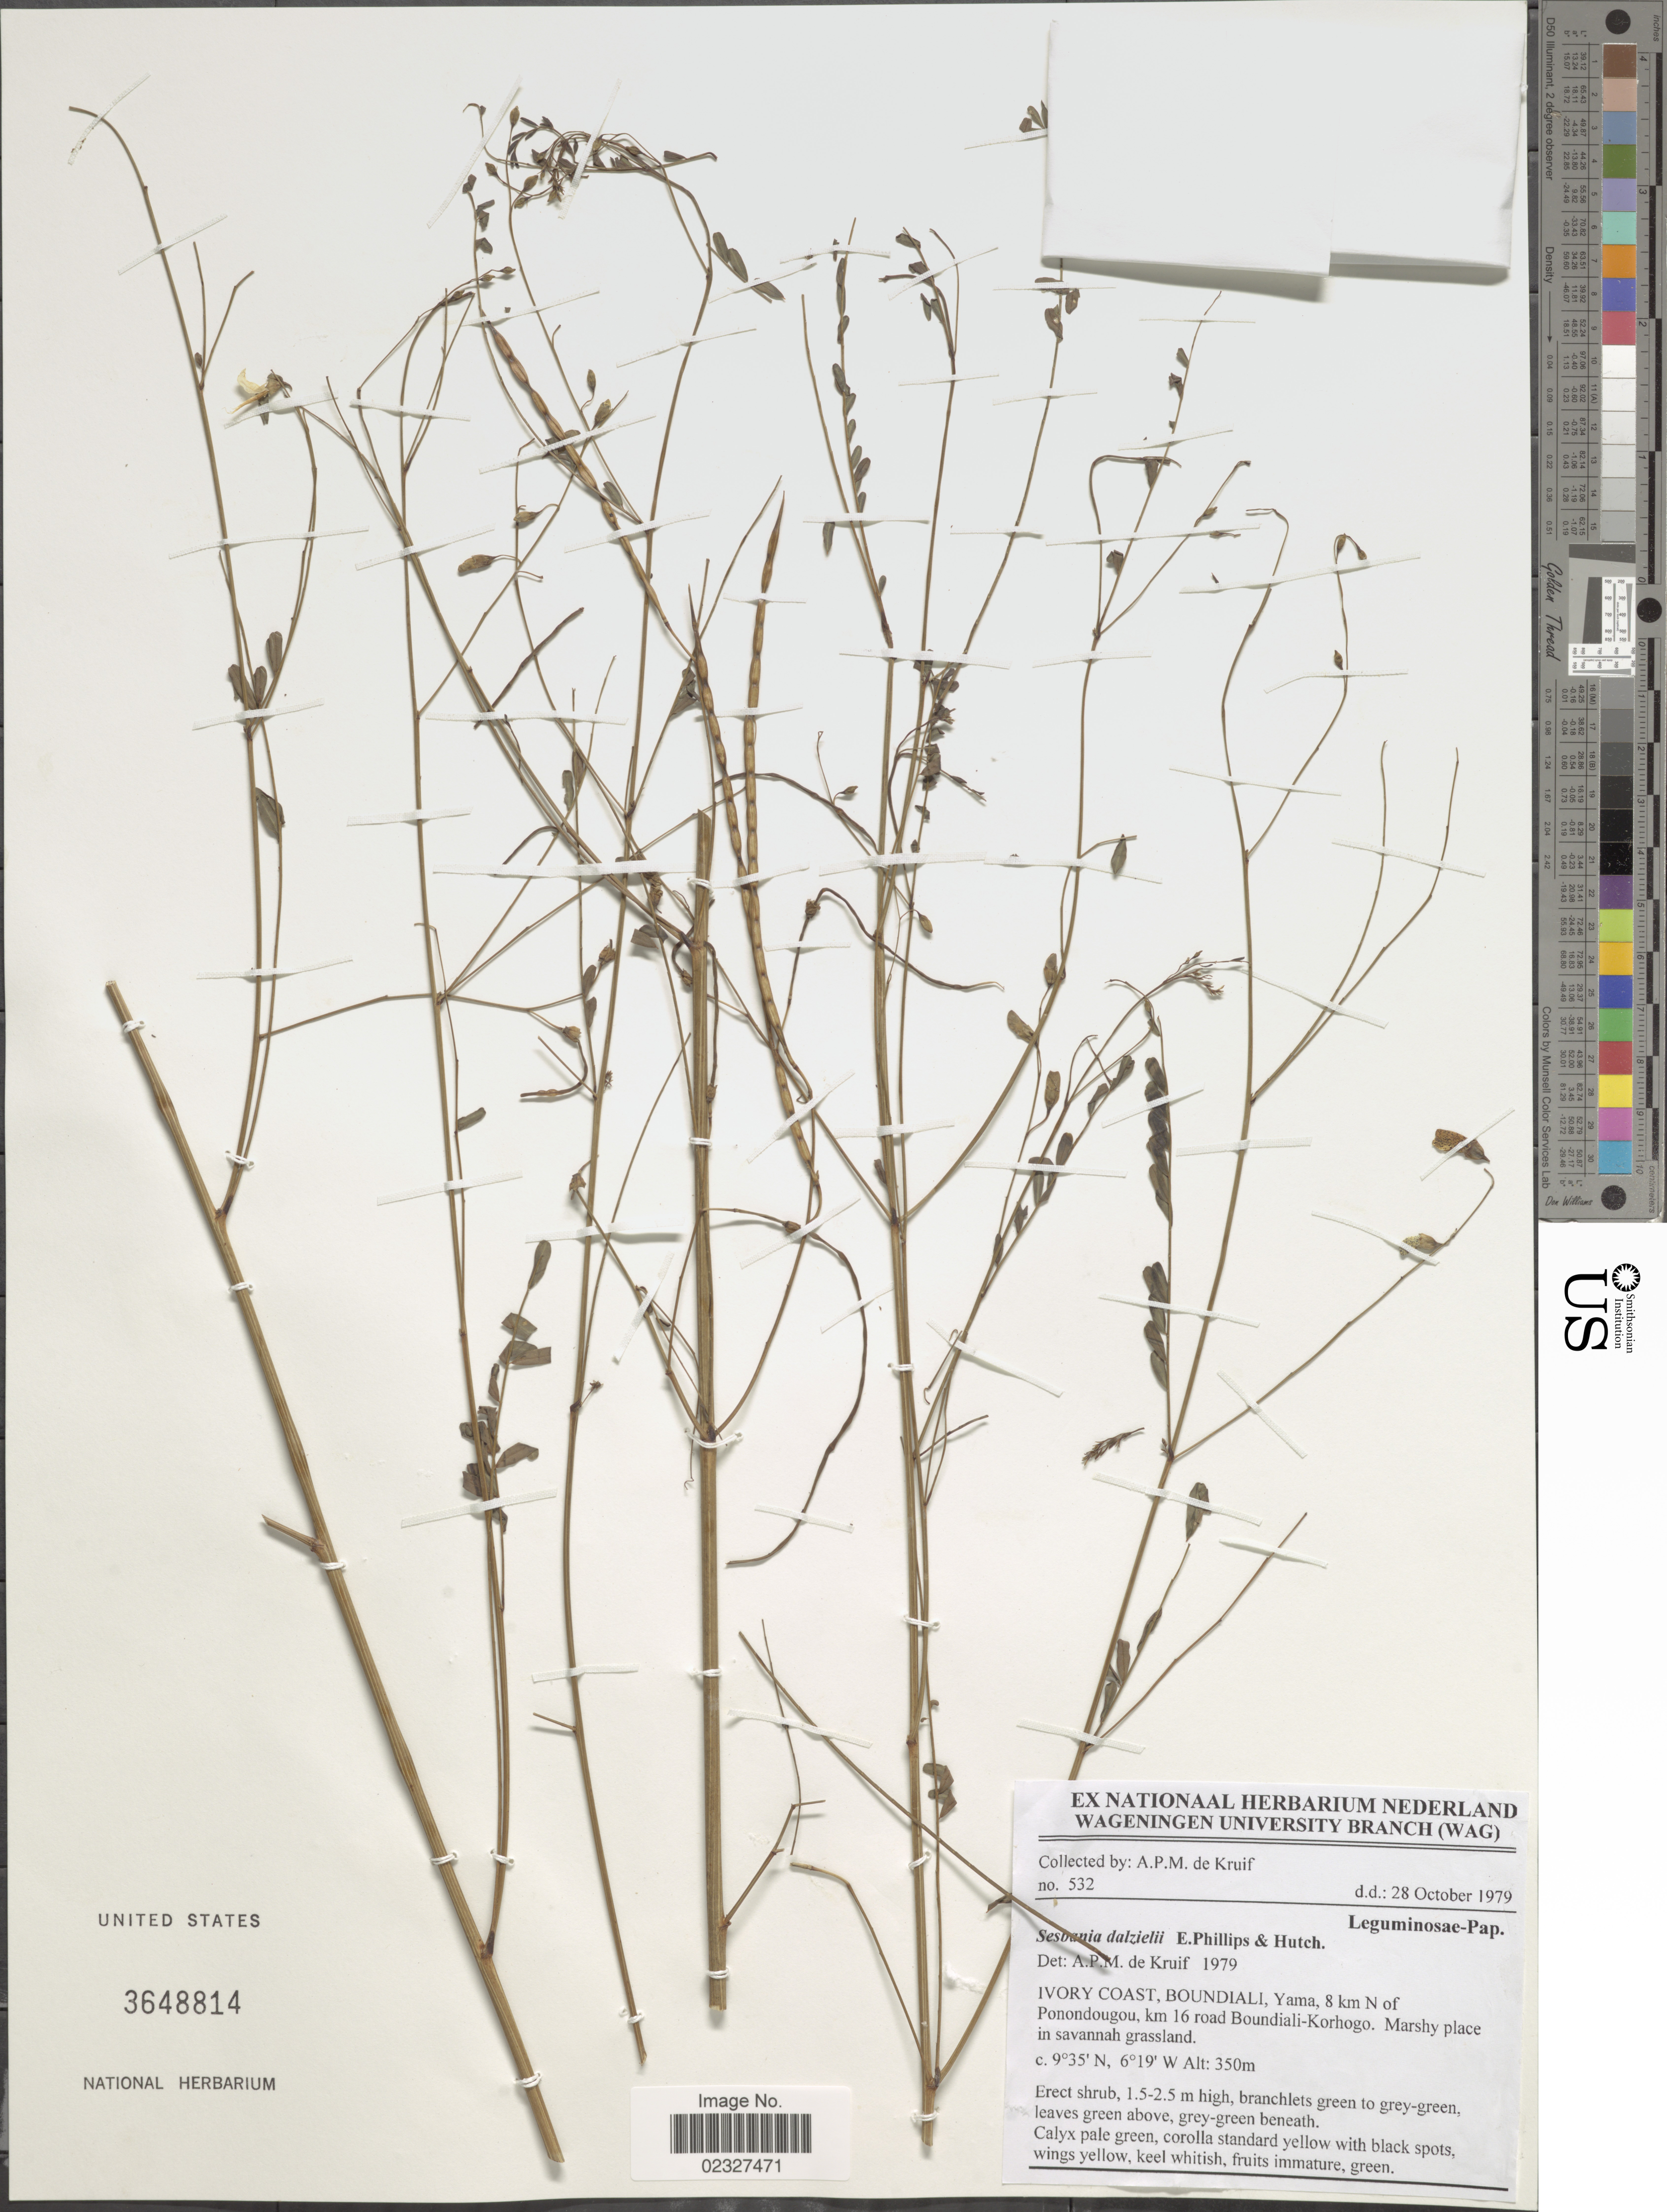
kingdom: Plantae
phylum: Tracheophyta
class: Magnoliopsida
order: Fabales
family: Fabaceae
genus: Sesbania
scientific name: Sesbania dalzielii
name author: E. Phillips & Hutch.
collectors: A. P. de Kruif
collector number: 532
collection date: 1979-10-28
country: Ivory Coast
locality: Boundiali, Yama, 8 km N of Ponondougou, km 16 road Boundiali-Horhogo, marshy place in savannah grassland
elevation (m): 350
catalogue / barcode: US 3648814